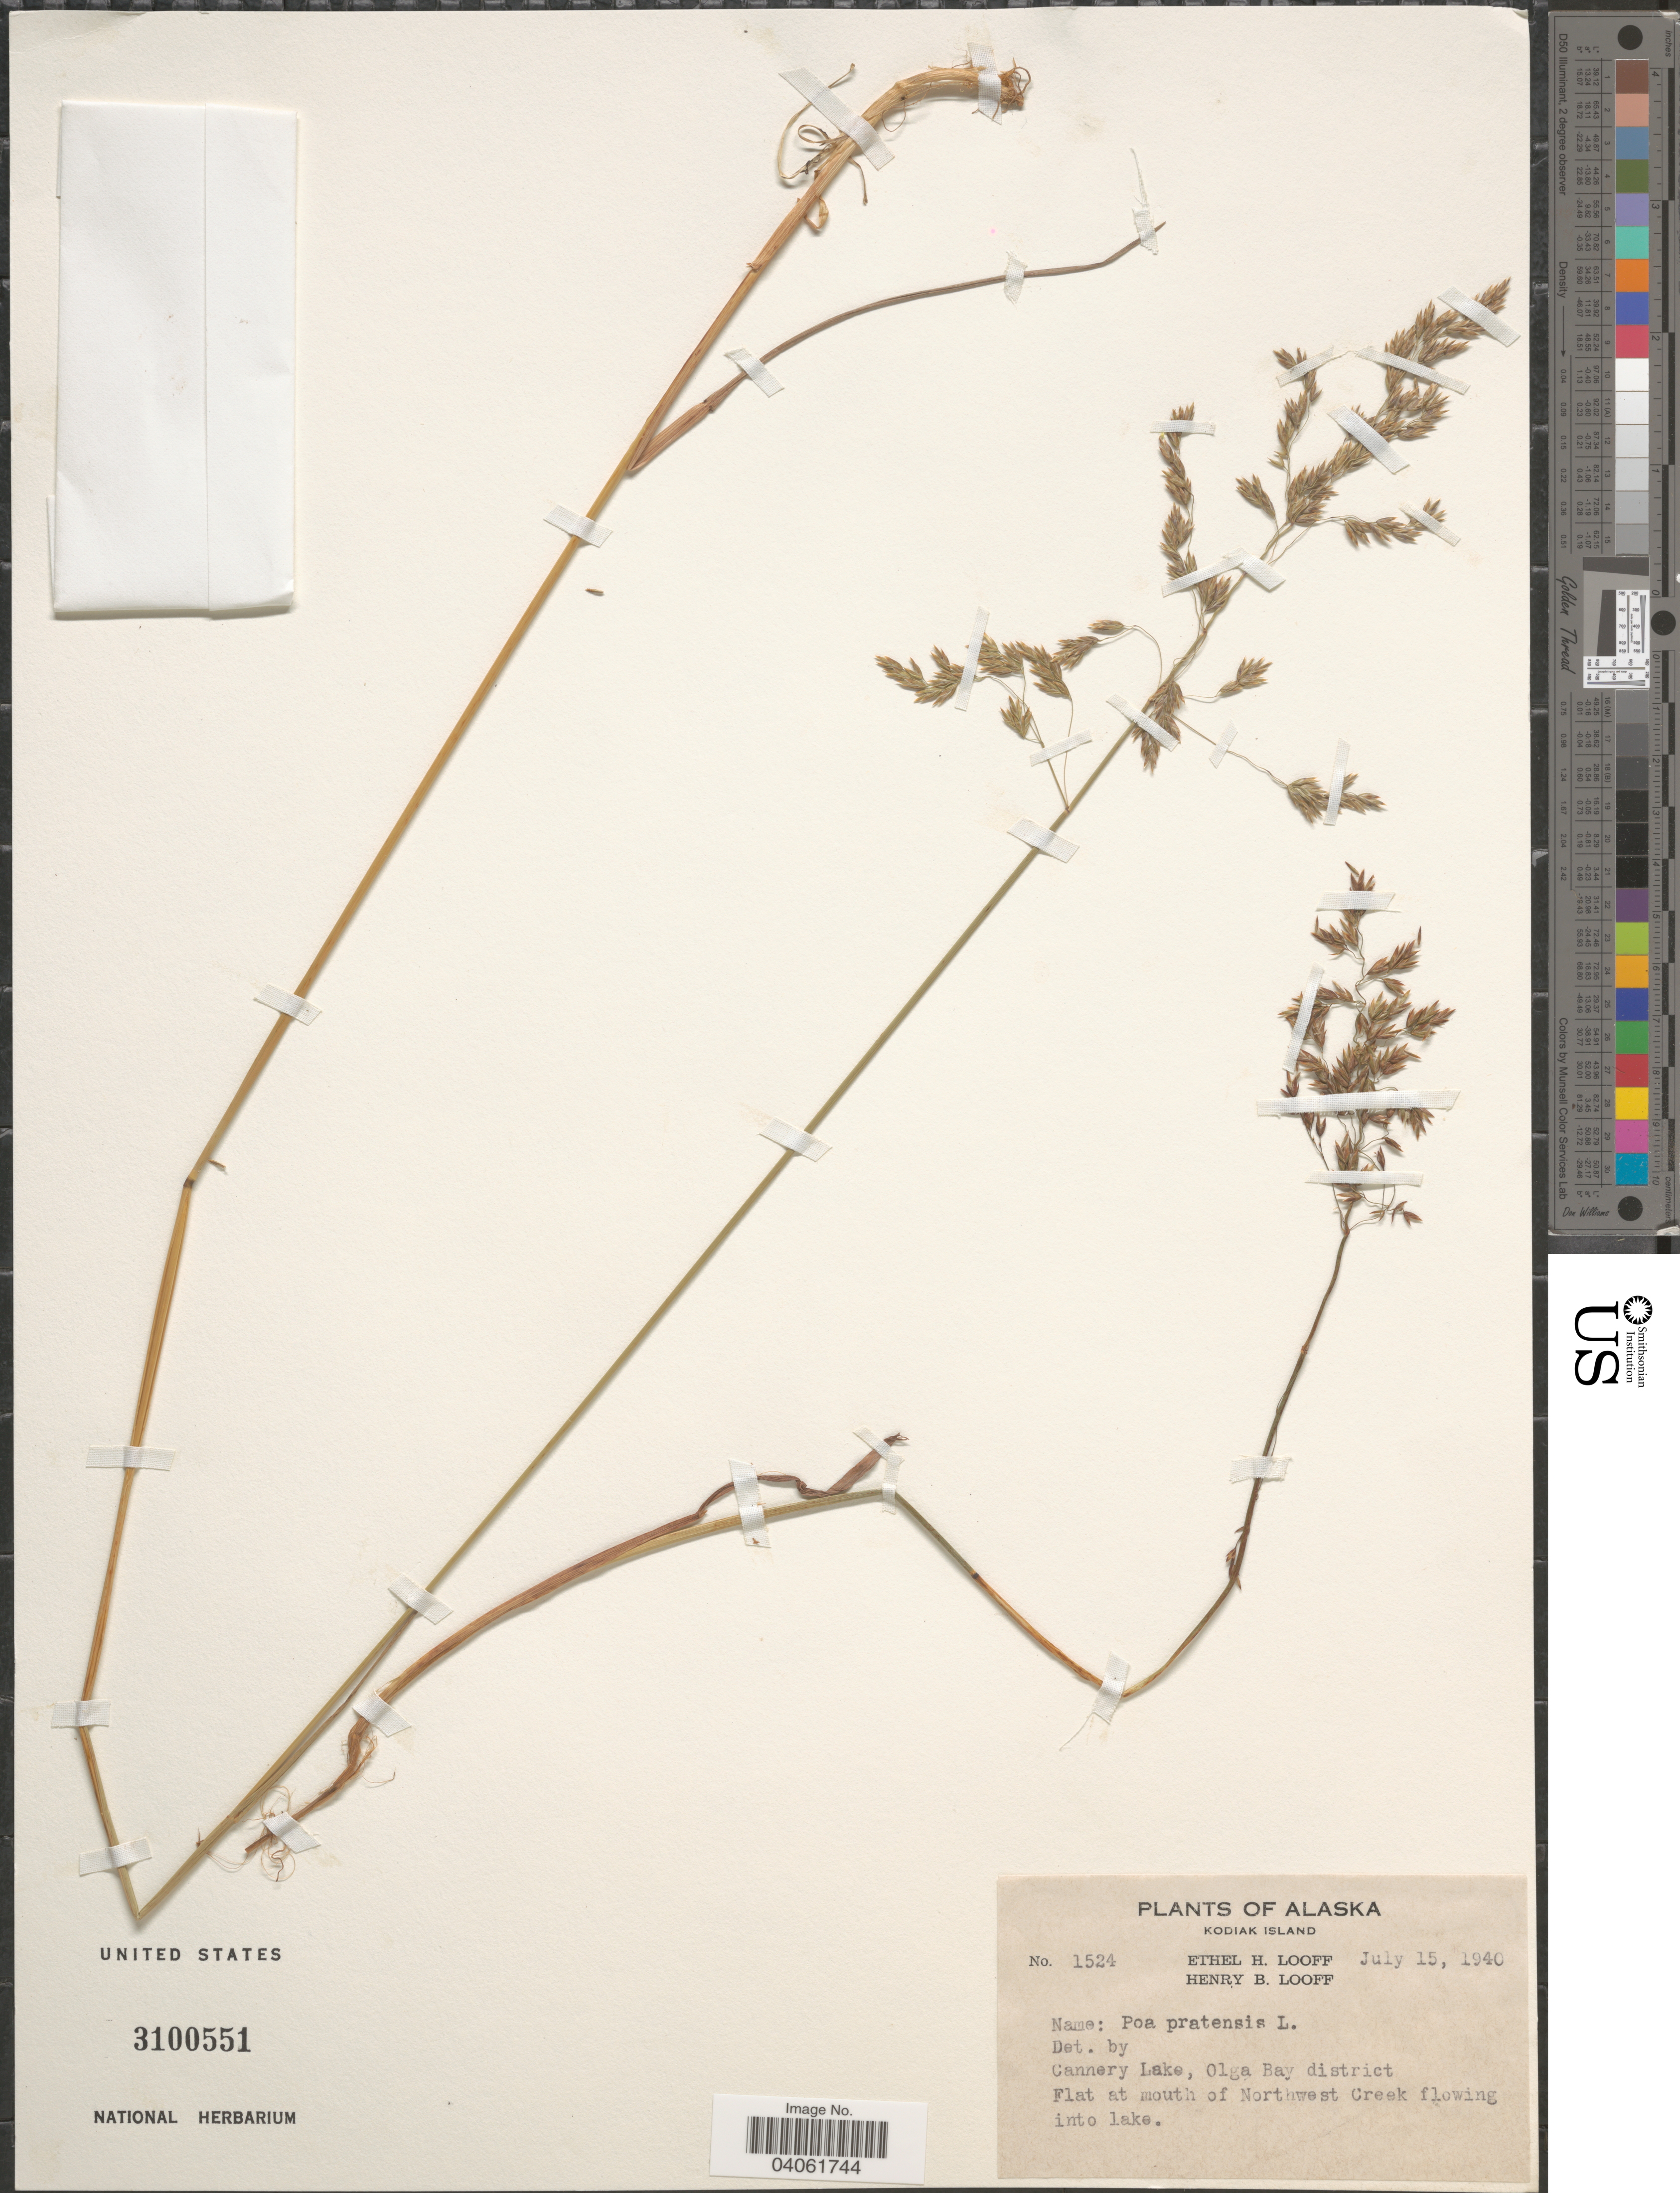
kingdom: Plantae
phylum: Tracheophyta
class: Liliopsida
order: Poales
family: Poaceae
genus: Poa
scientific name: Poa pratensis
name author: L.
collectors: E. Looff & H. Looff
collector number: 1524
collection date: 1940-07-15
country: United States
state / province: Alaska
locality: Kodiak Island. Cannery Lake, Olga Bay district. Flat at mouth of Northwest Creek flowing into lake.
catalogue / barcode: US 3100551